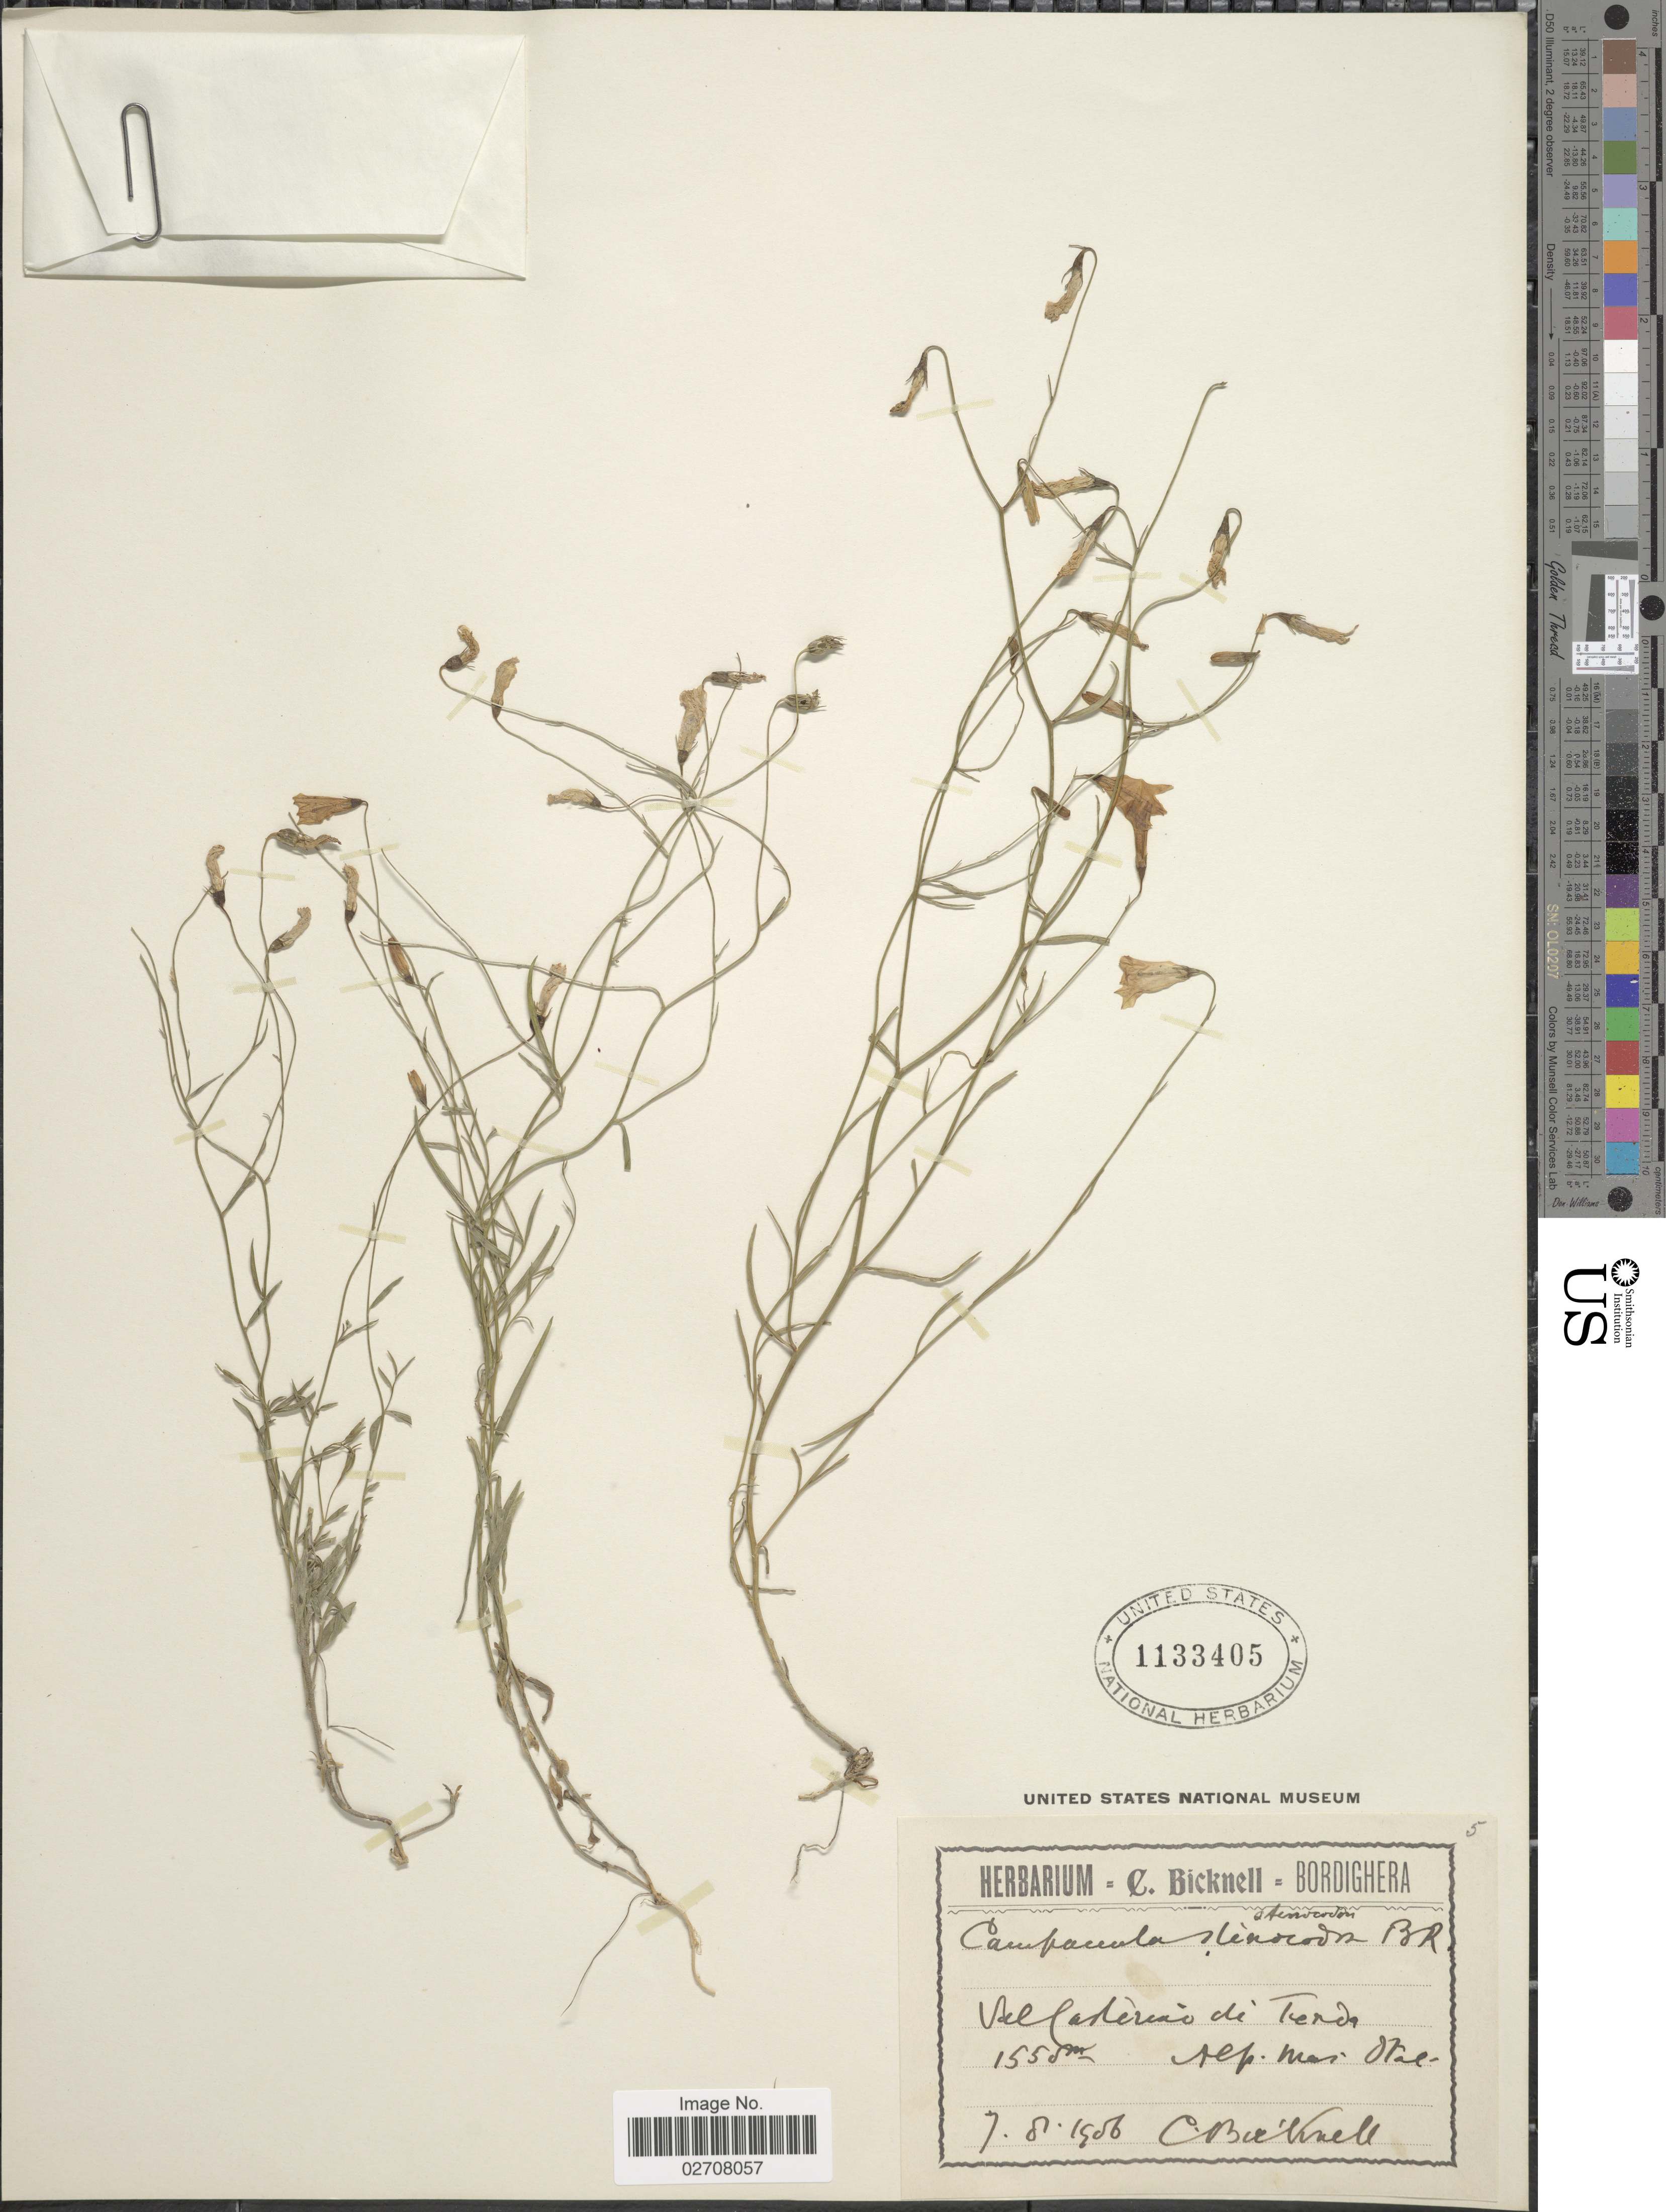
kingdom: Plantae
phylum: Tracheophyta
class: Magnoliopsida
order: Asterales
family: Campanulaceae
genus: Campanula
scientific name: Campanula stenocodon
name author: Boiss. & Reut.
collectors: C. Bicknell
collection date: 1906-08-07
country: Italy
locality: Val Casterino di Tenda, Alp. Mar. Liguira [interpreted]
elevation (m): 1558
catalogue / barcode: US 1133405